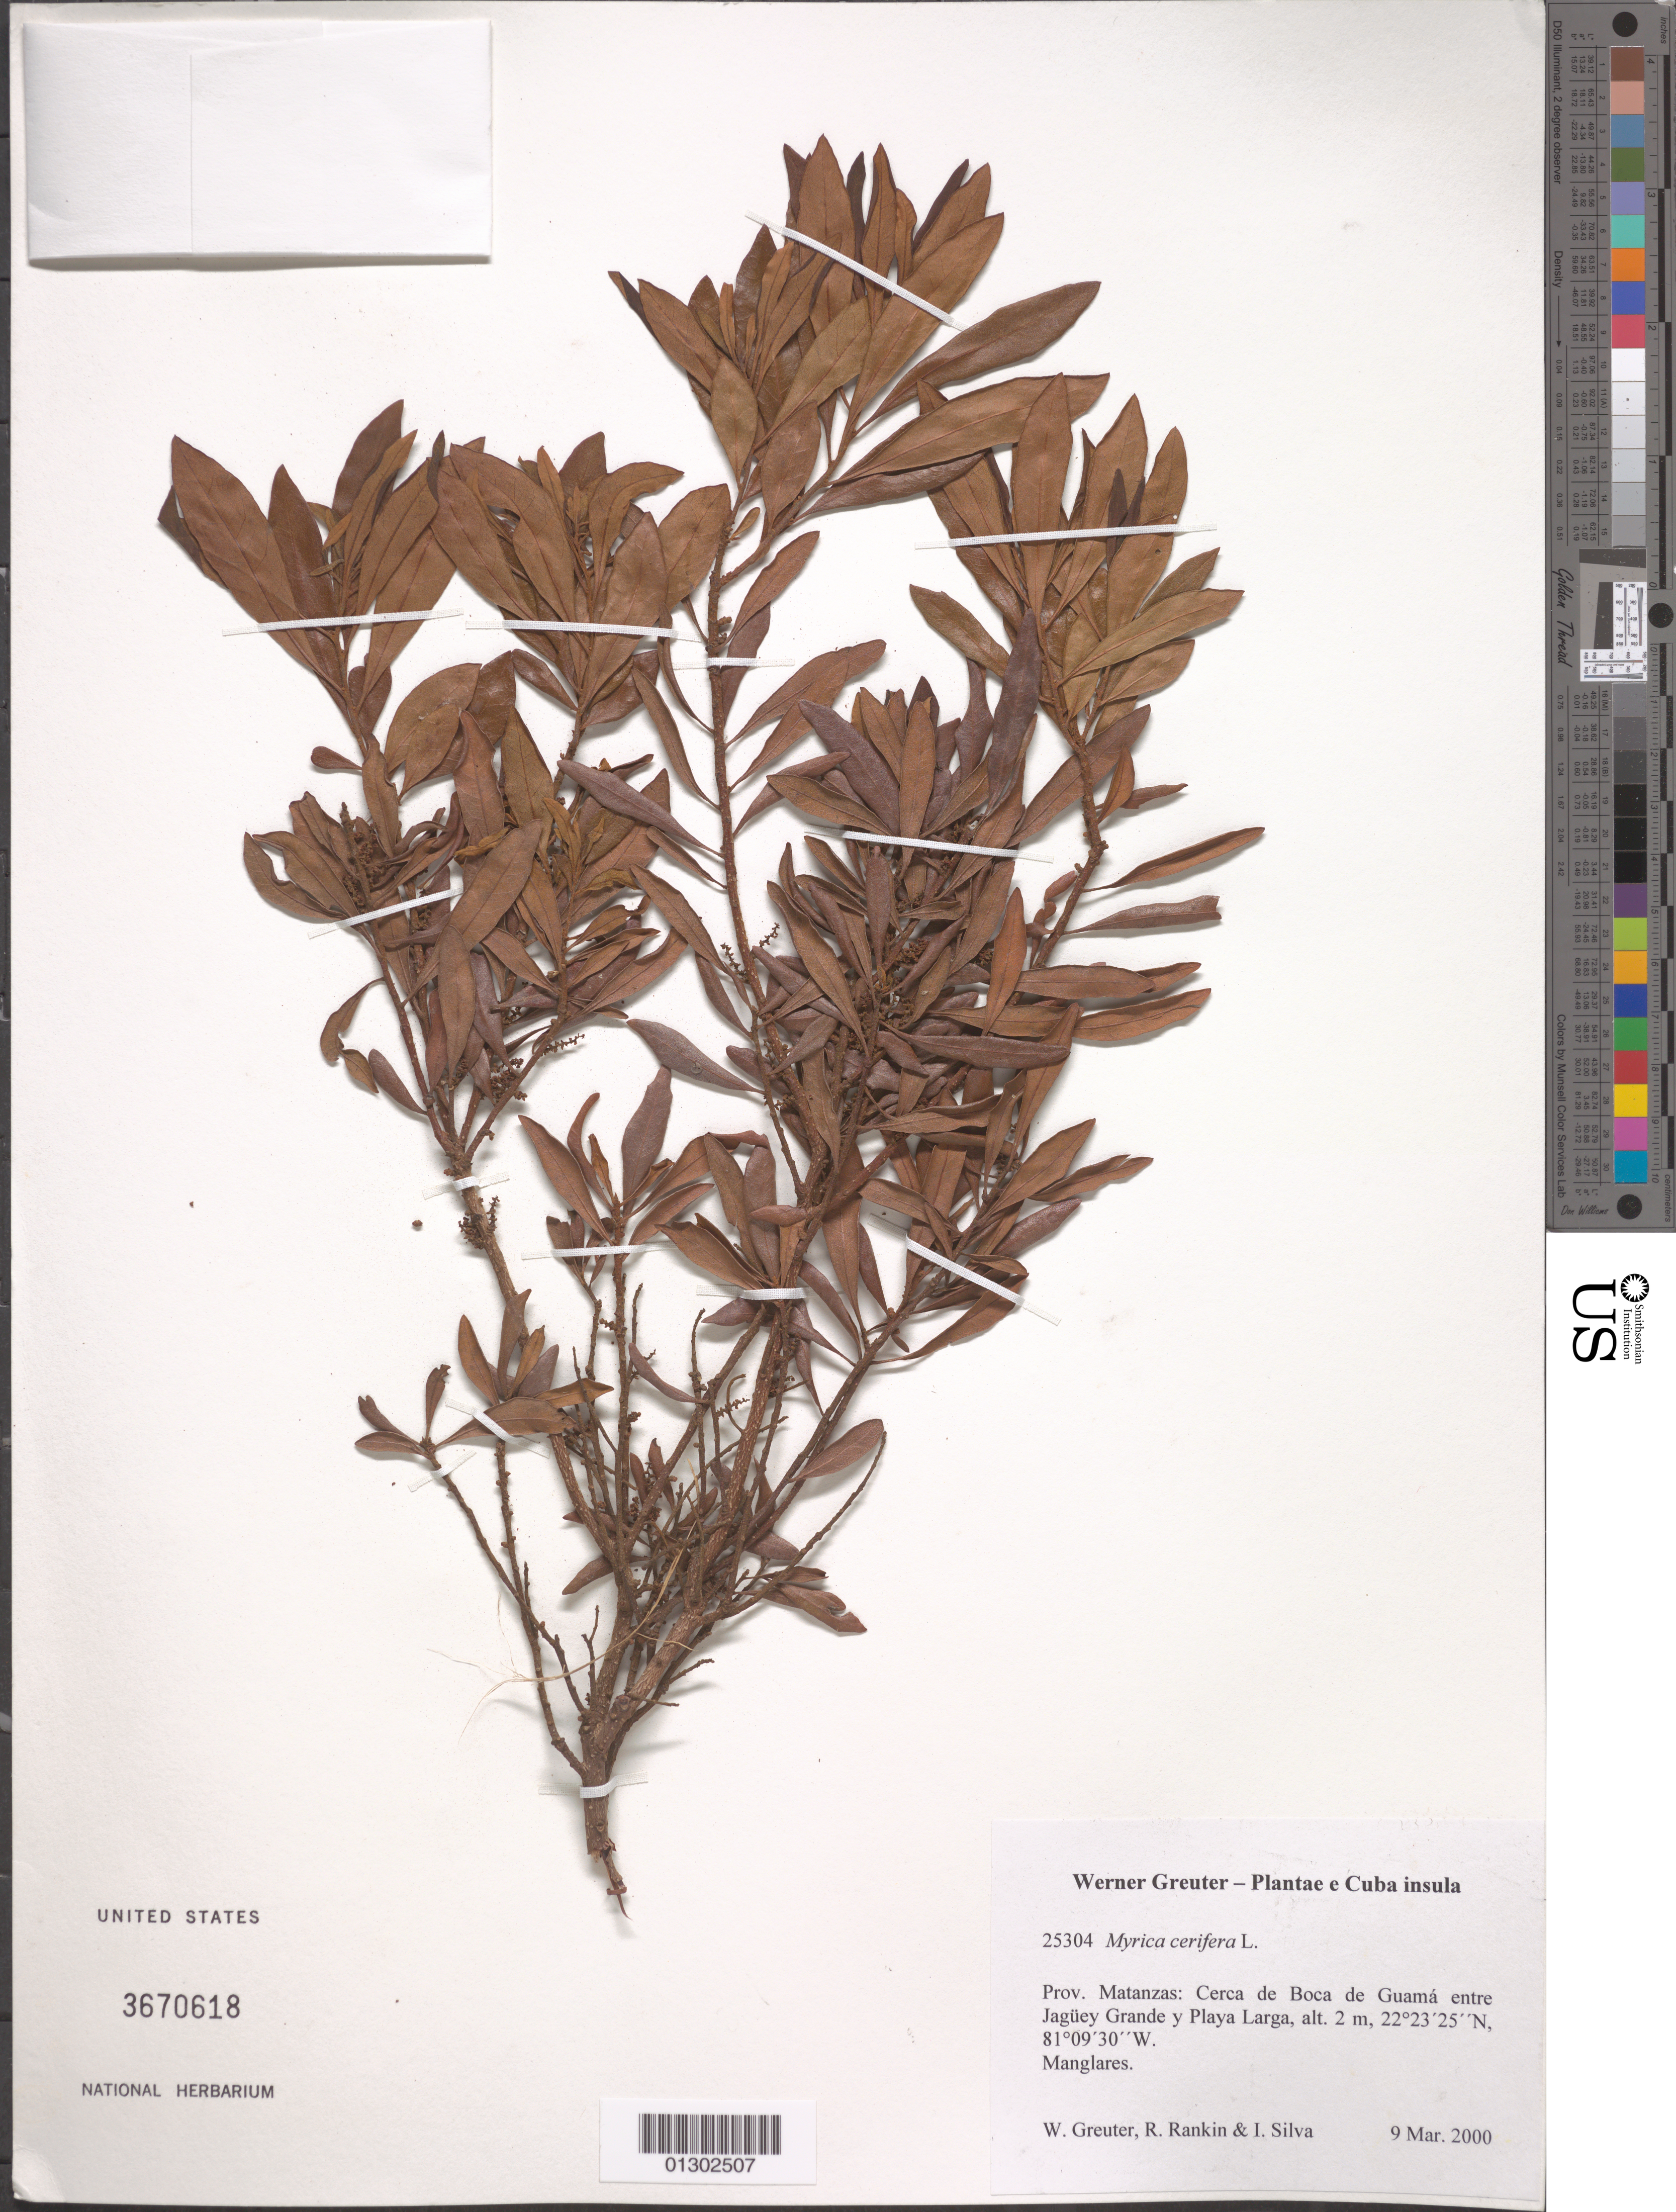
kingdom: Plantae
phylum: Tracheophyta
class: Magnoliopsida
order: Fagales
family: Myricaceae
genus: Morella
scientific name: Morella cerifera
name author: (L.) Small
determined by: Strong, M. T., (US), Smithsonian Institution - National Museum of Natural History (UNITED STATES)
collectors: W. R. Greuter, R. Rankin Rodriguez & I. Silva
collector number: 25304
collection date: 2000-03-09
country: Cuba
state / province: Matanzas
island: Cuba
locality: Cerca de Boca de Guamá entre Jagüey Grande y Playa Larga.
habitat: Manglares.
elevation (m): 2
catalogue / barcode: US 3670618